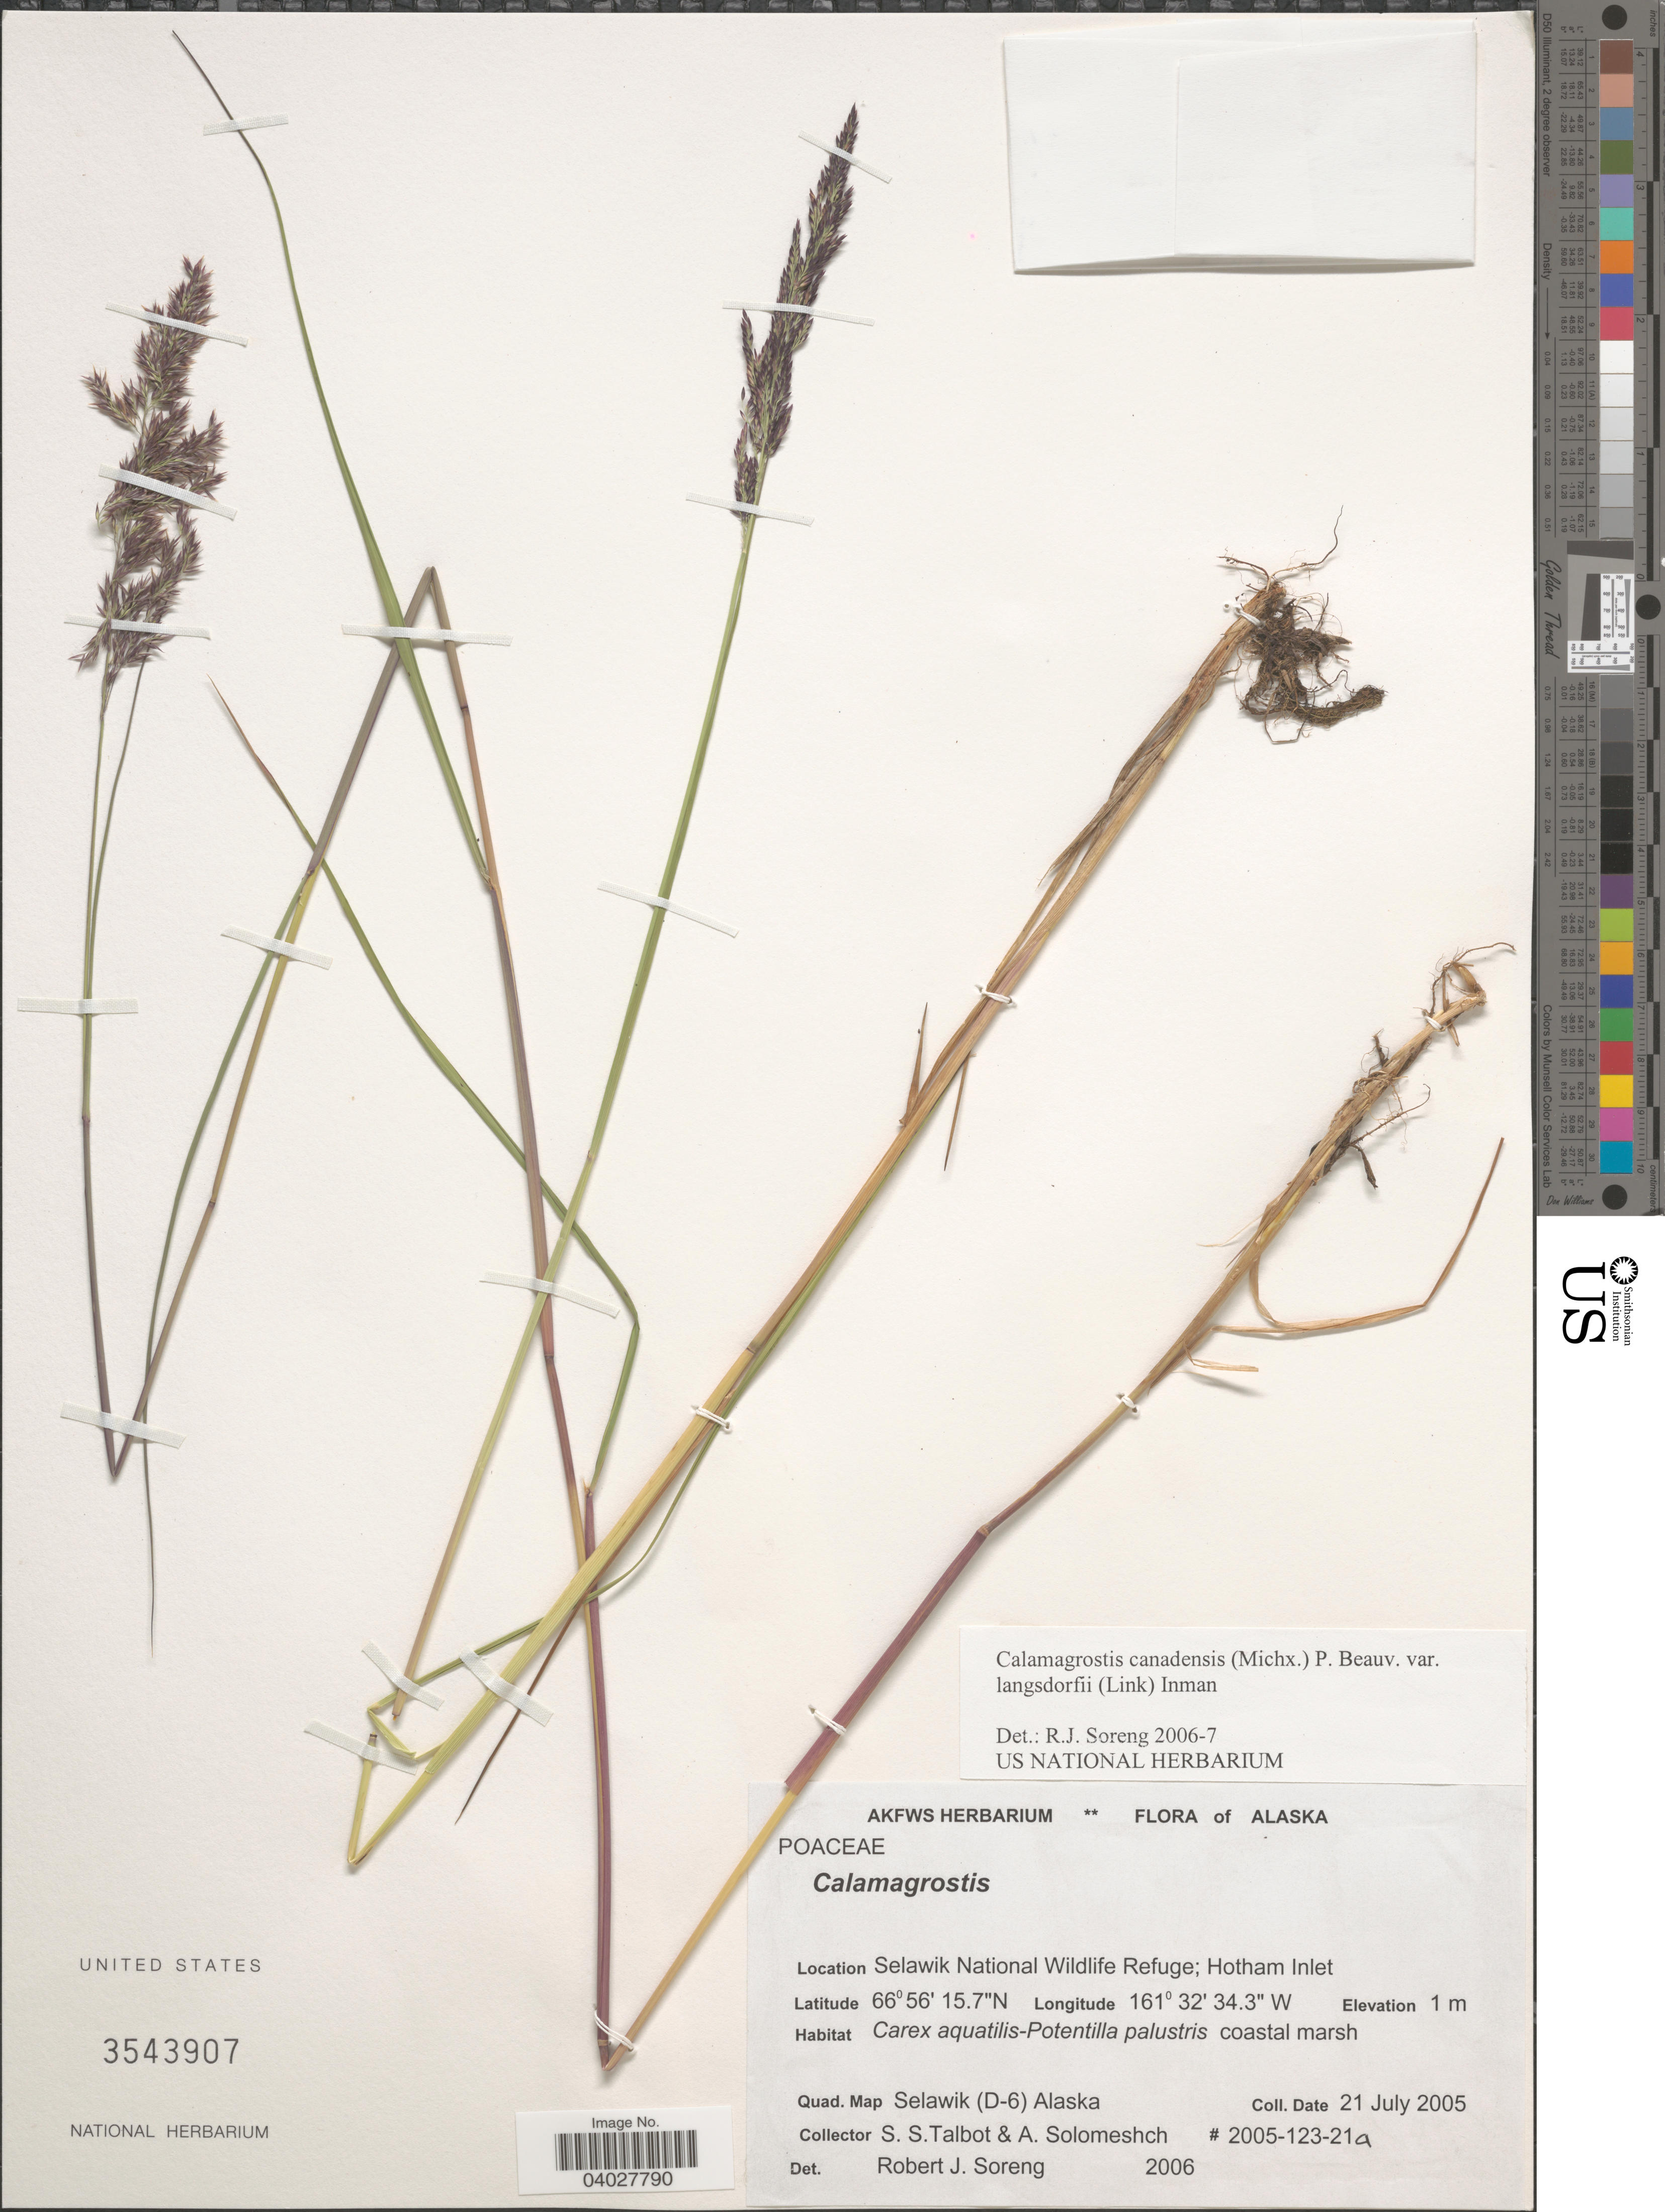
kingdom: Plantae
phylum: Tracheophyta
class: Liliopsida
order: Poales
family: Poaceae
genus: Calamagrostis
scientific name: Calamagrostis canadensis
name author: (Michx.) P. Beauv.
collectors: S. S. Talbot & A. Solomeshch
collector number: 2005-123-21a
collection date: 2005-07-21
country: United States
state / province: Alaska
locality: Selawik National Wildlife Refuge; Hotham Inlet. Quad. Map Selawik (D-6) Alaska.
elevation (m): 1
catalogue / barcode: US 3543907